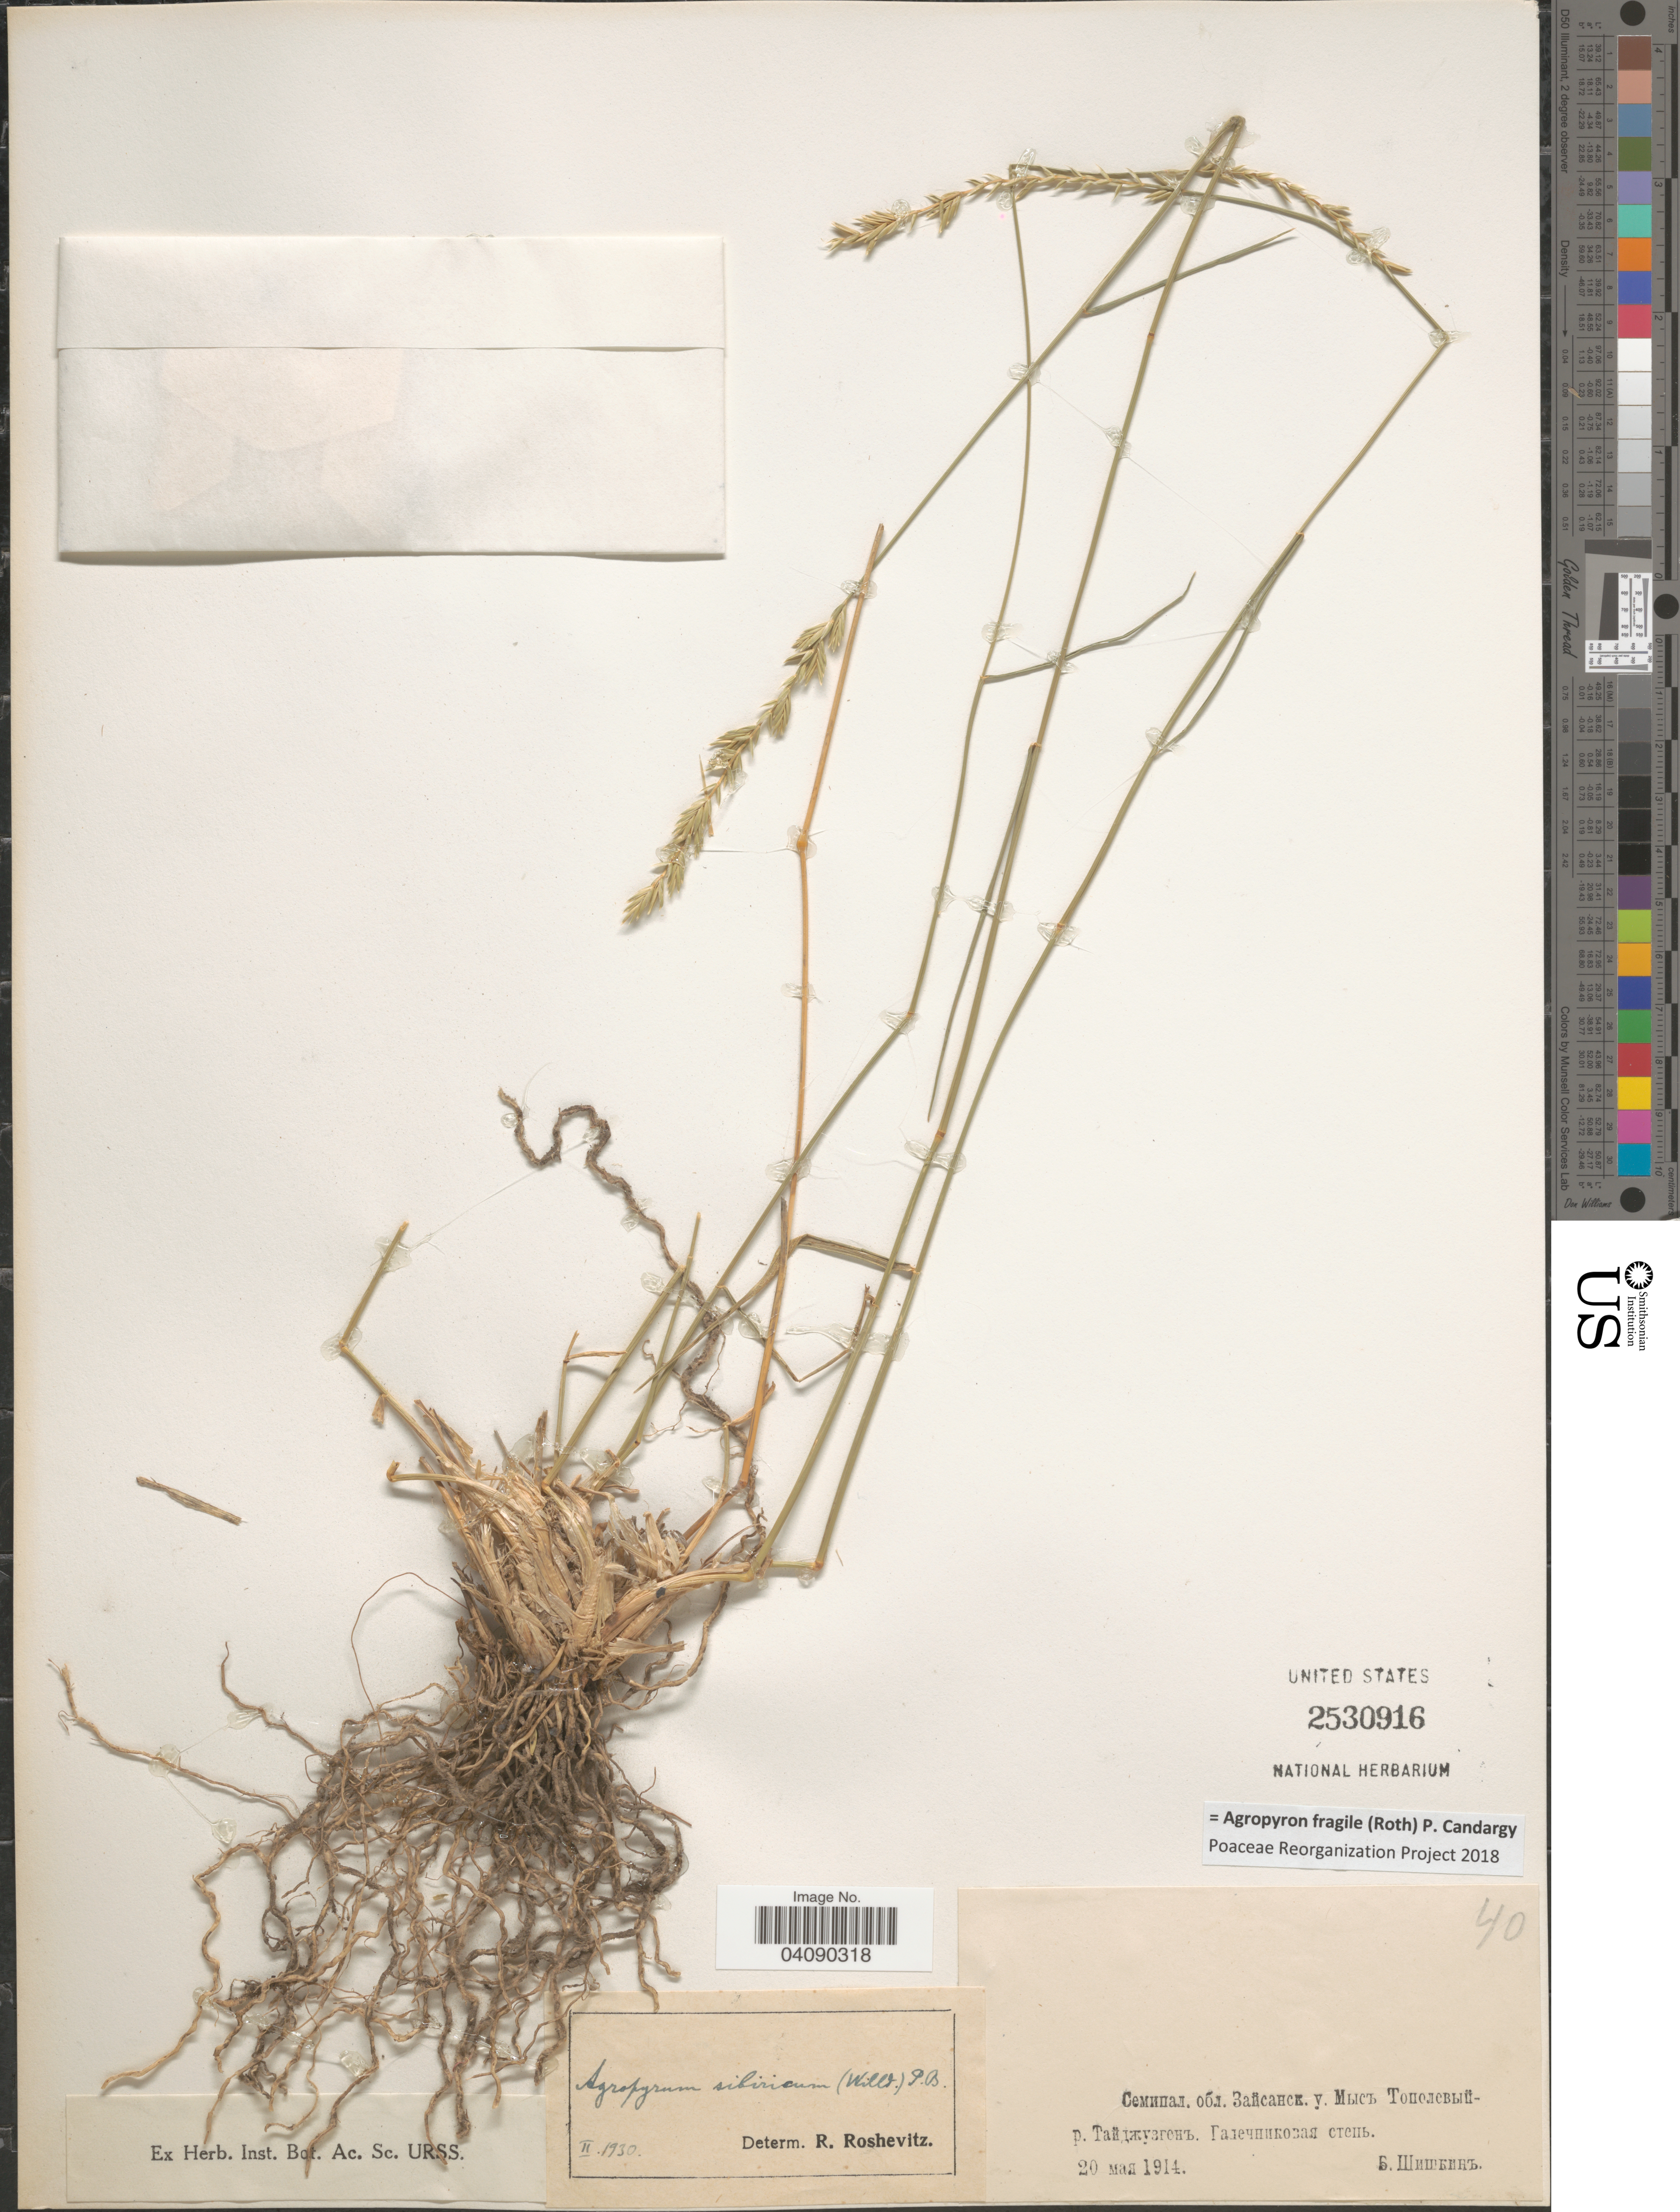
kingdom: Plantae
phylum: Tracheophyta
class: Liliopsida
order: Poales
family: Poaceae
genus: Agropyron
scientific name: Agropyron fragile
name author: (Roth) Candargy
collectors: B. Shishkin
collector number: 40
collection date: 1914-05-20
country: Kazakhstan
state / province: East Kazakhstan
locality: District Zaysan, Cape Topolevyy, river Taydzhuzgen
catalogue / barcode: US 2530916